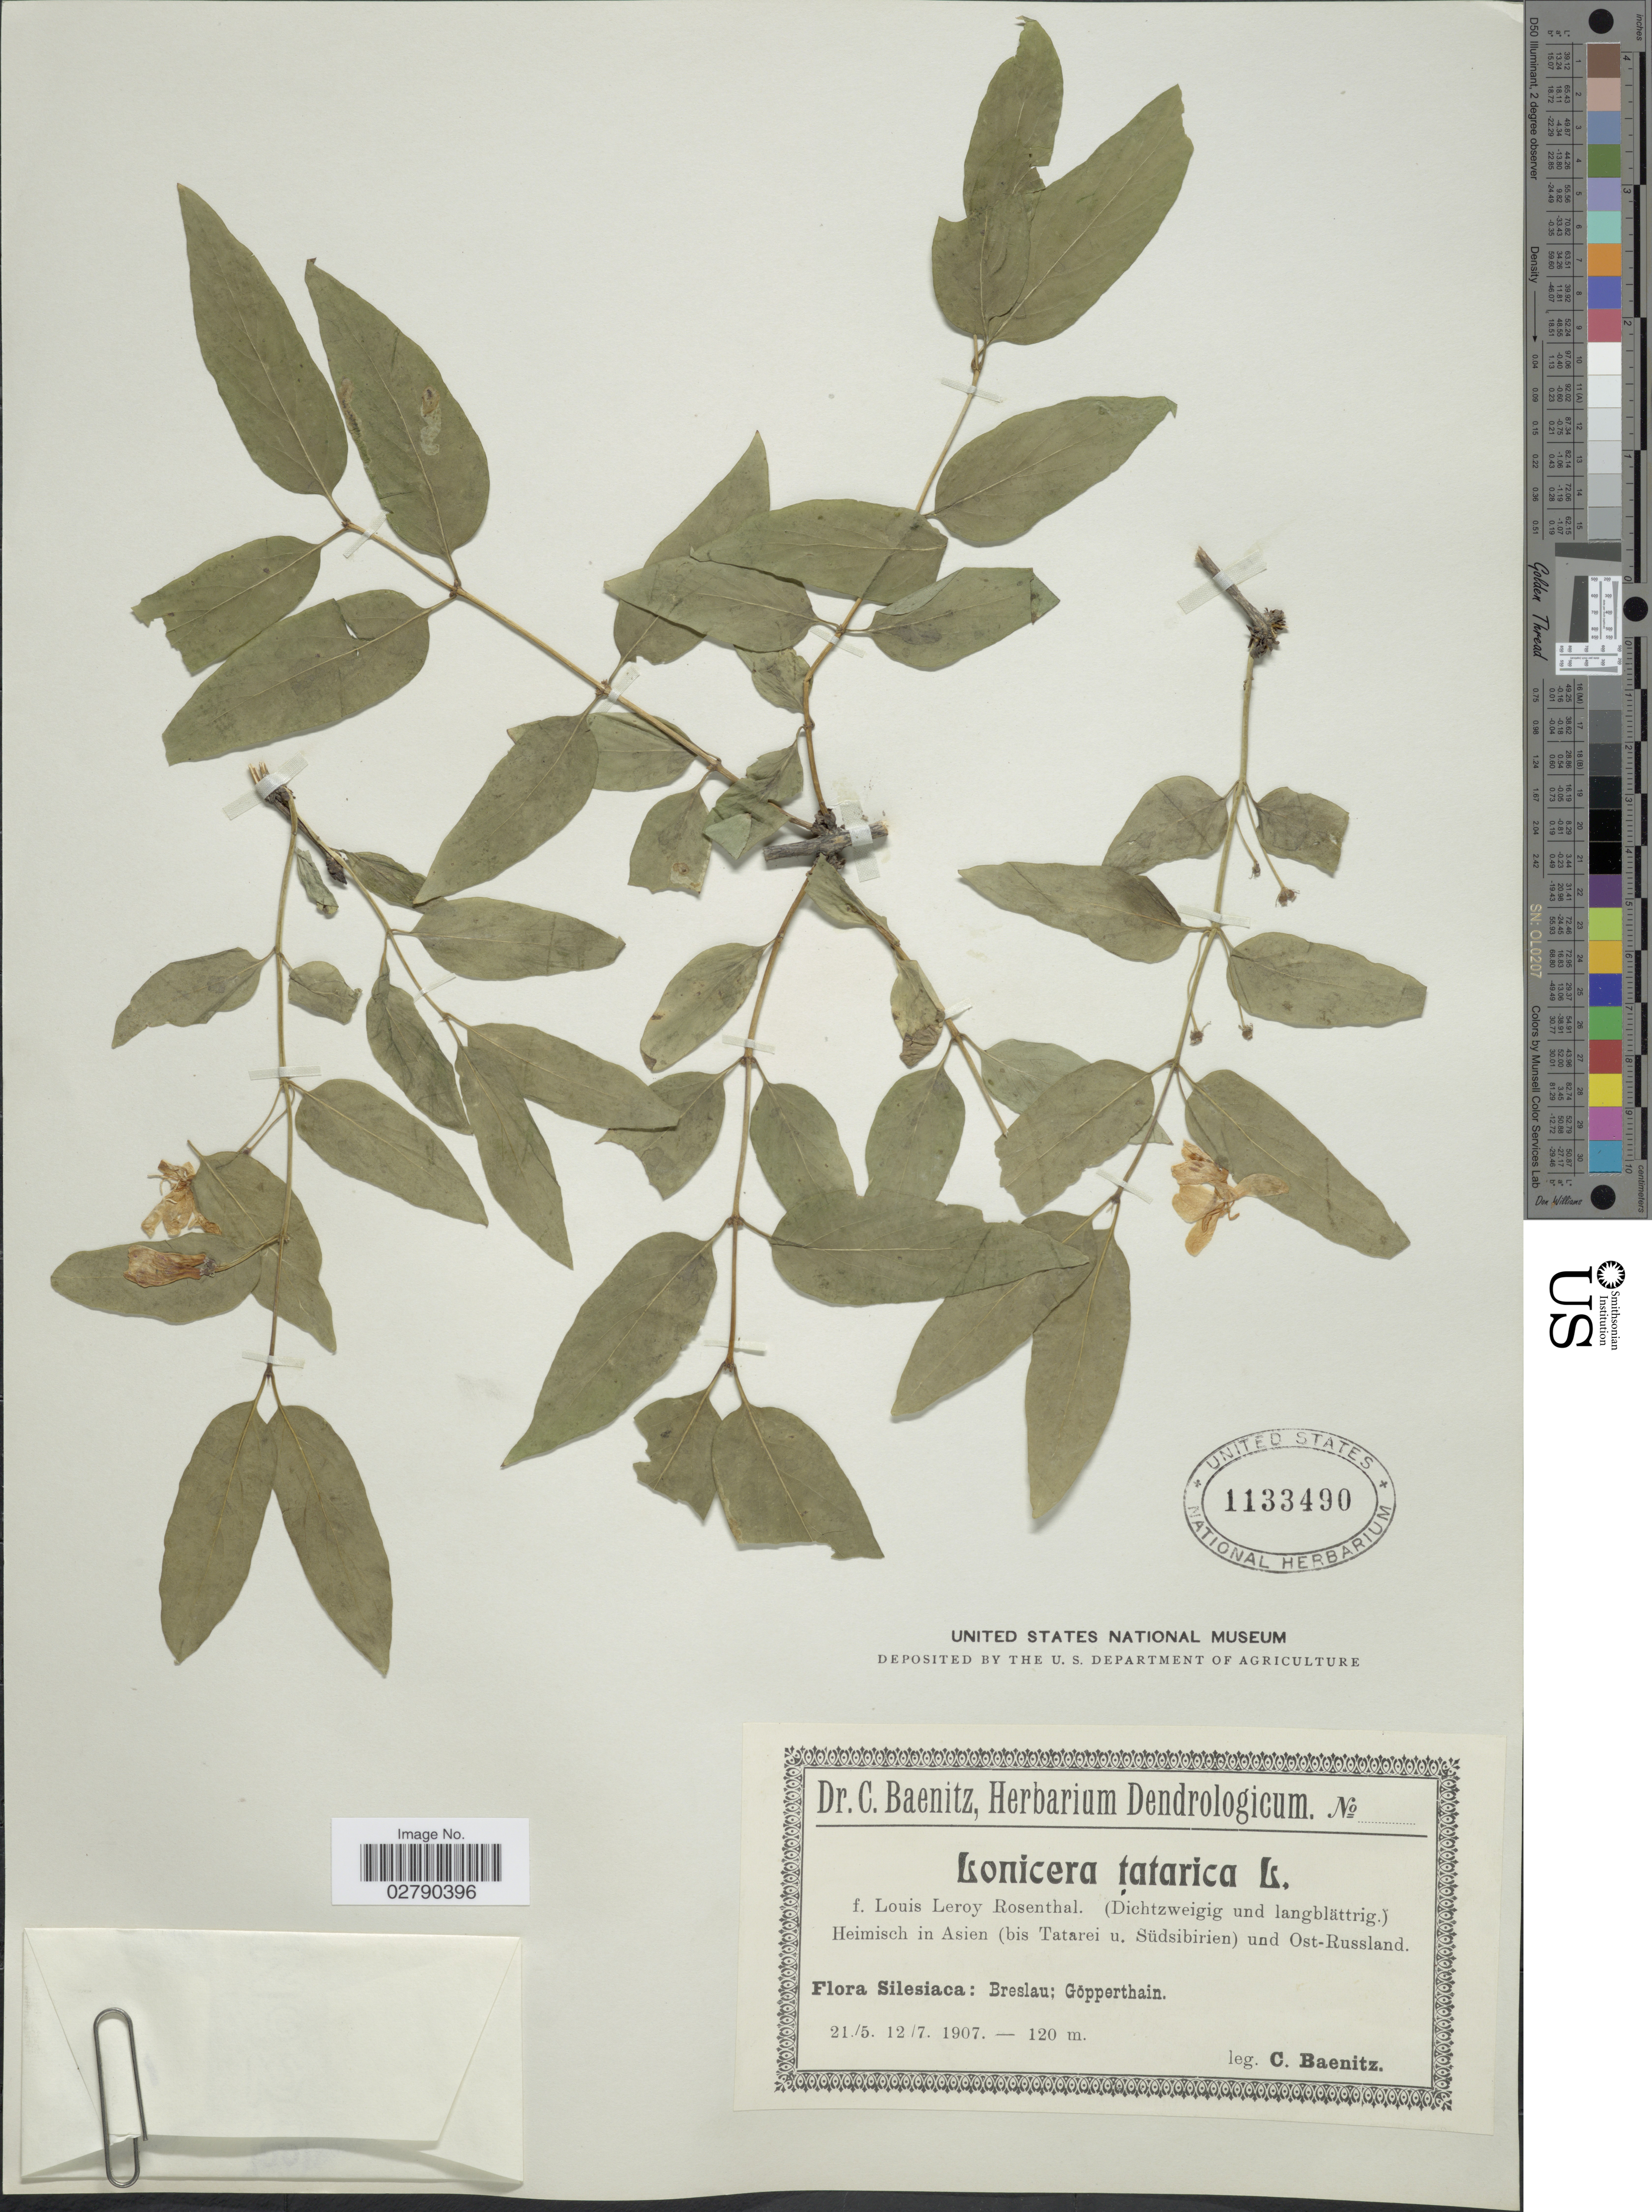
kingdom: Plantae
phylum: Tracheophyta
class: Magnoliopsida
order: Dipsacales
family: Caprifoliaceae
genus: Lonicera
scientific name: Lonicera tatarica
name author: L.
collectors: C. G. Baenitz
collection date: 1907-05-21/1907-07-12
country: Poland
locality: Silesiaca: Breslau; Göpperthain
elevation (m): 120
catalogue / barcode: US 1133490